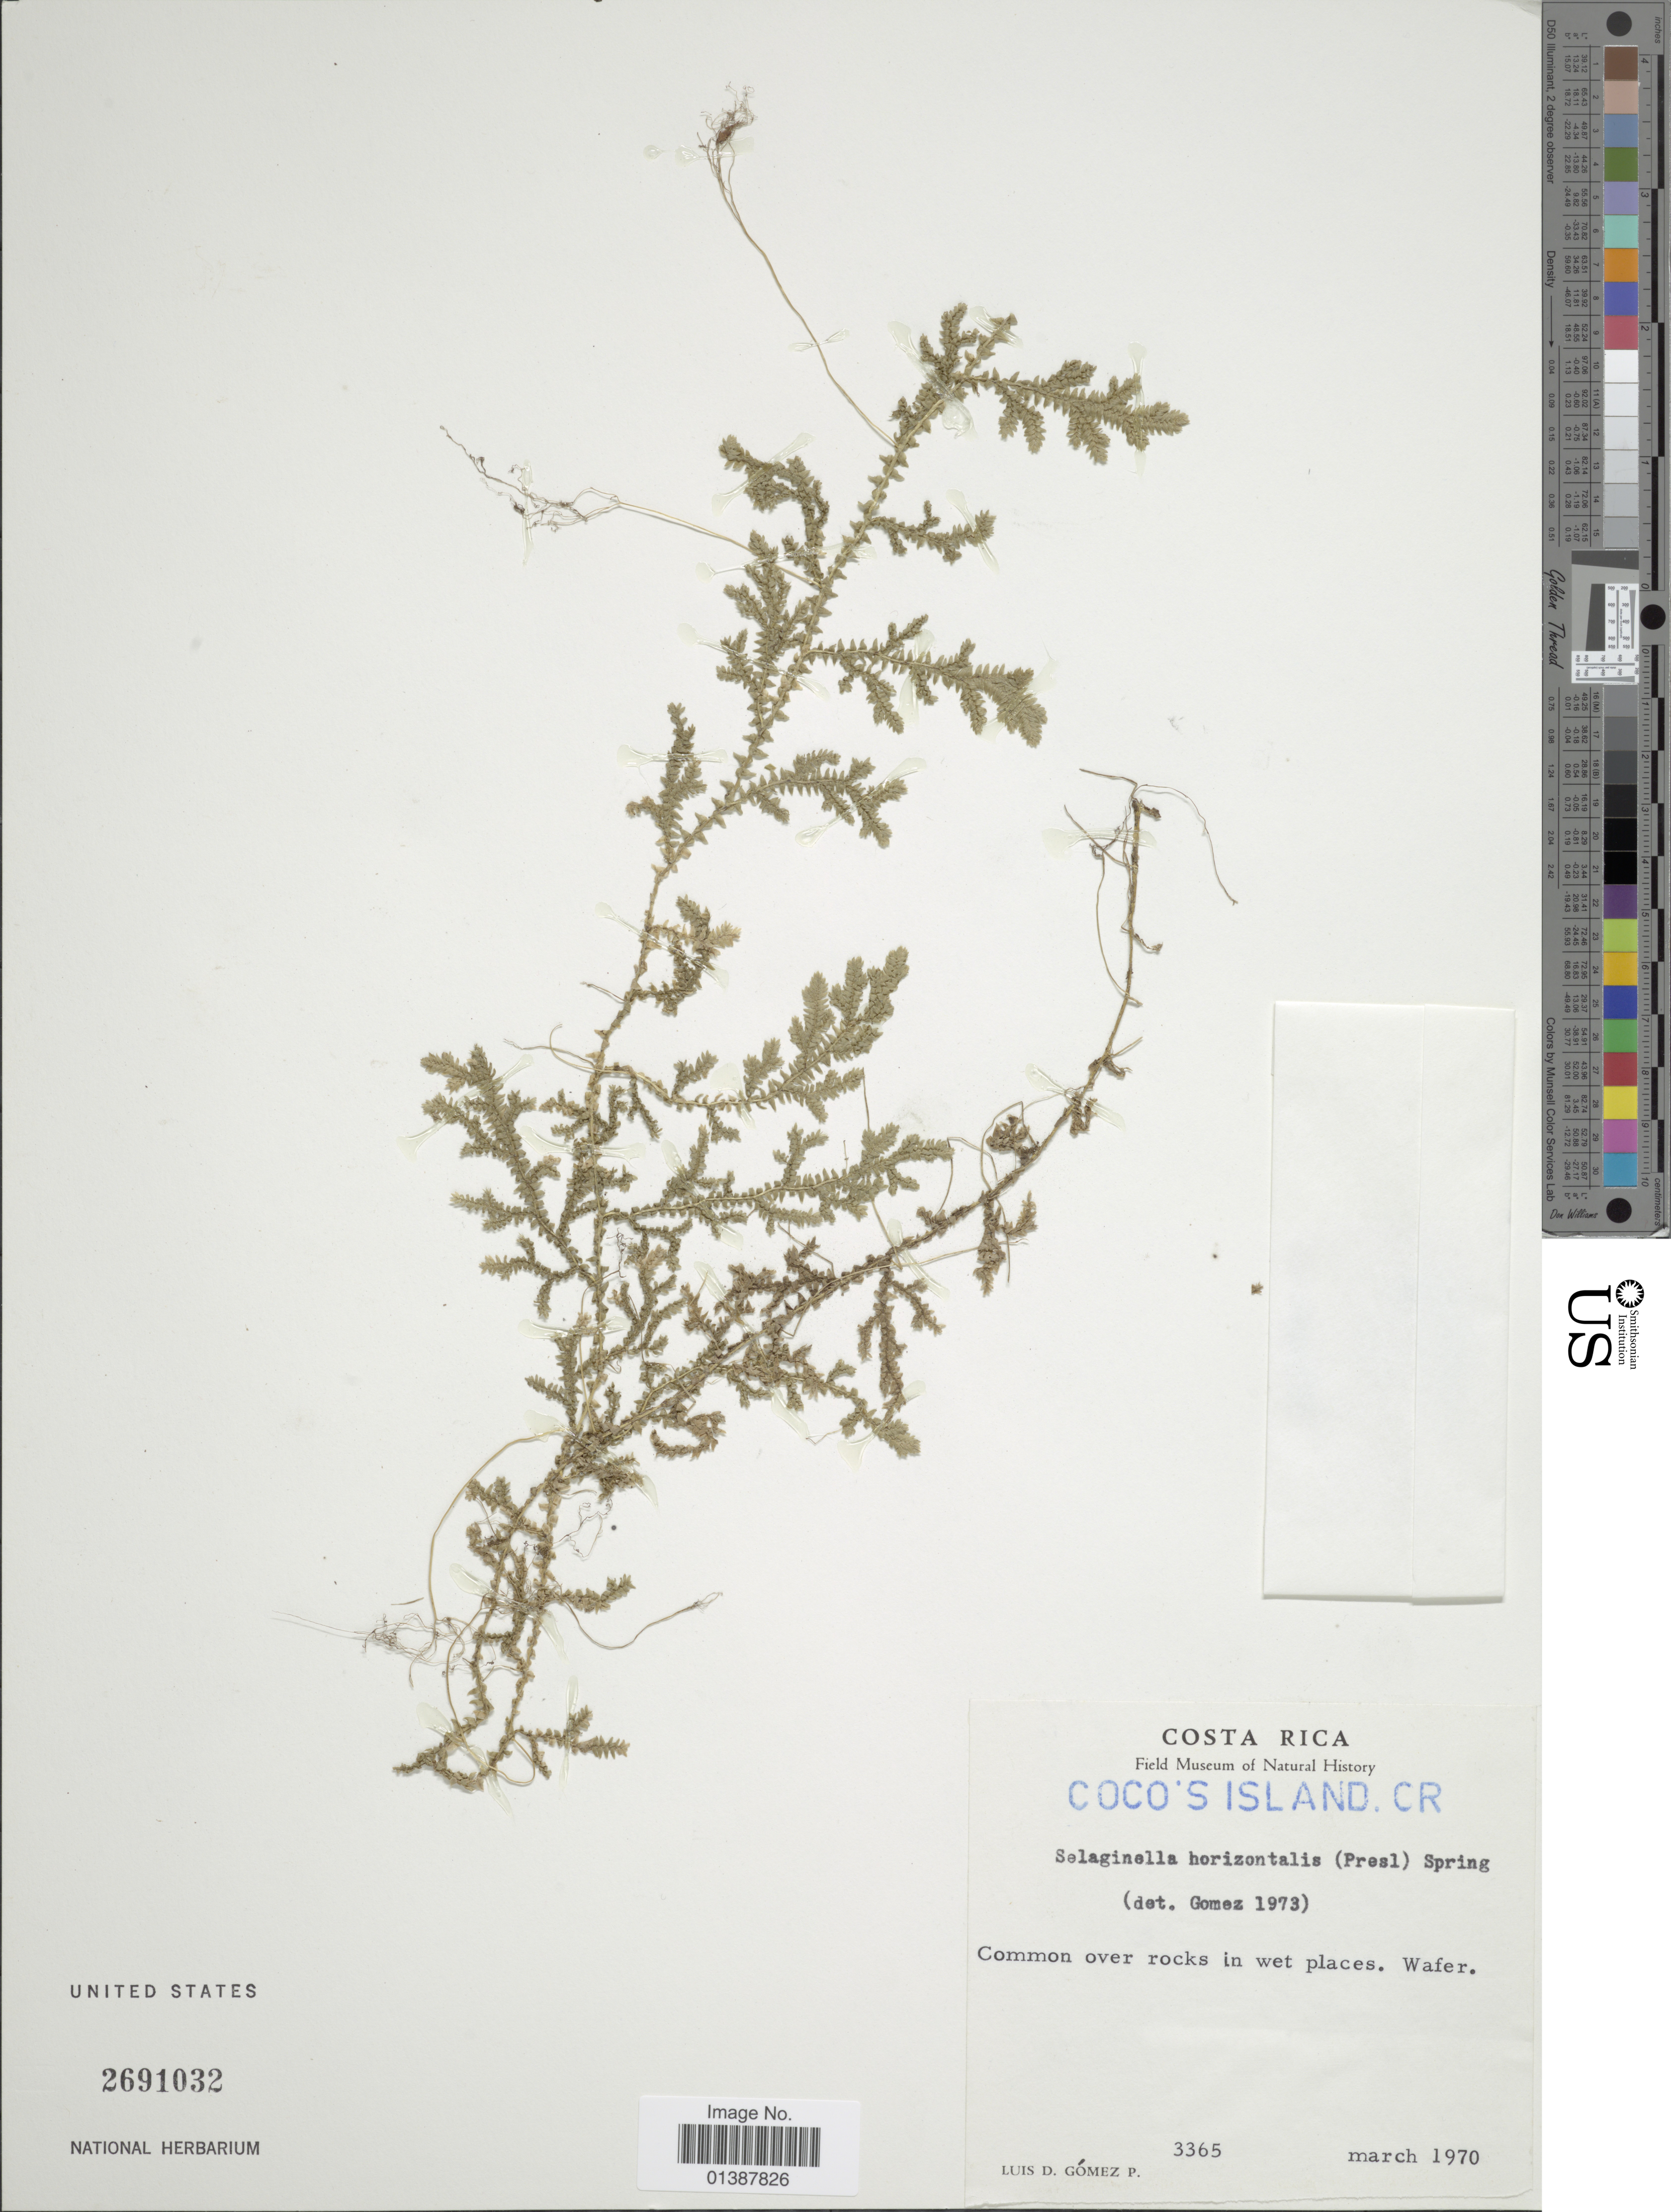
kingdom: Plantae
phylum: Tracheophyta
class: Lycopodiopsida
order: Selaginellales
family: Selaginellaceae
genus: Selaginella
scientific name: Selaginella horizontalis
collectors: L. D. Gómez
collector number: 3365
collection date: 1970-03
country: Costa Rica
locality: Cocos Island, Wafer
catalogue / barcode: US 2691032